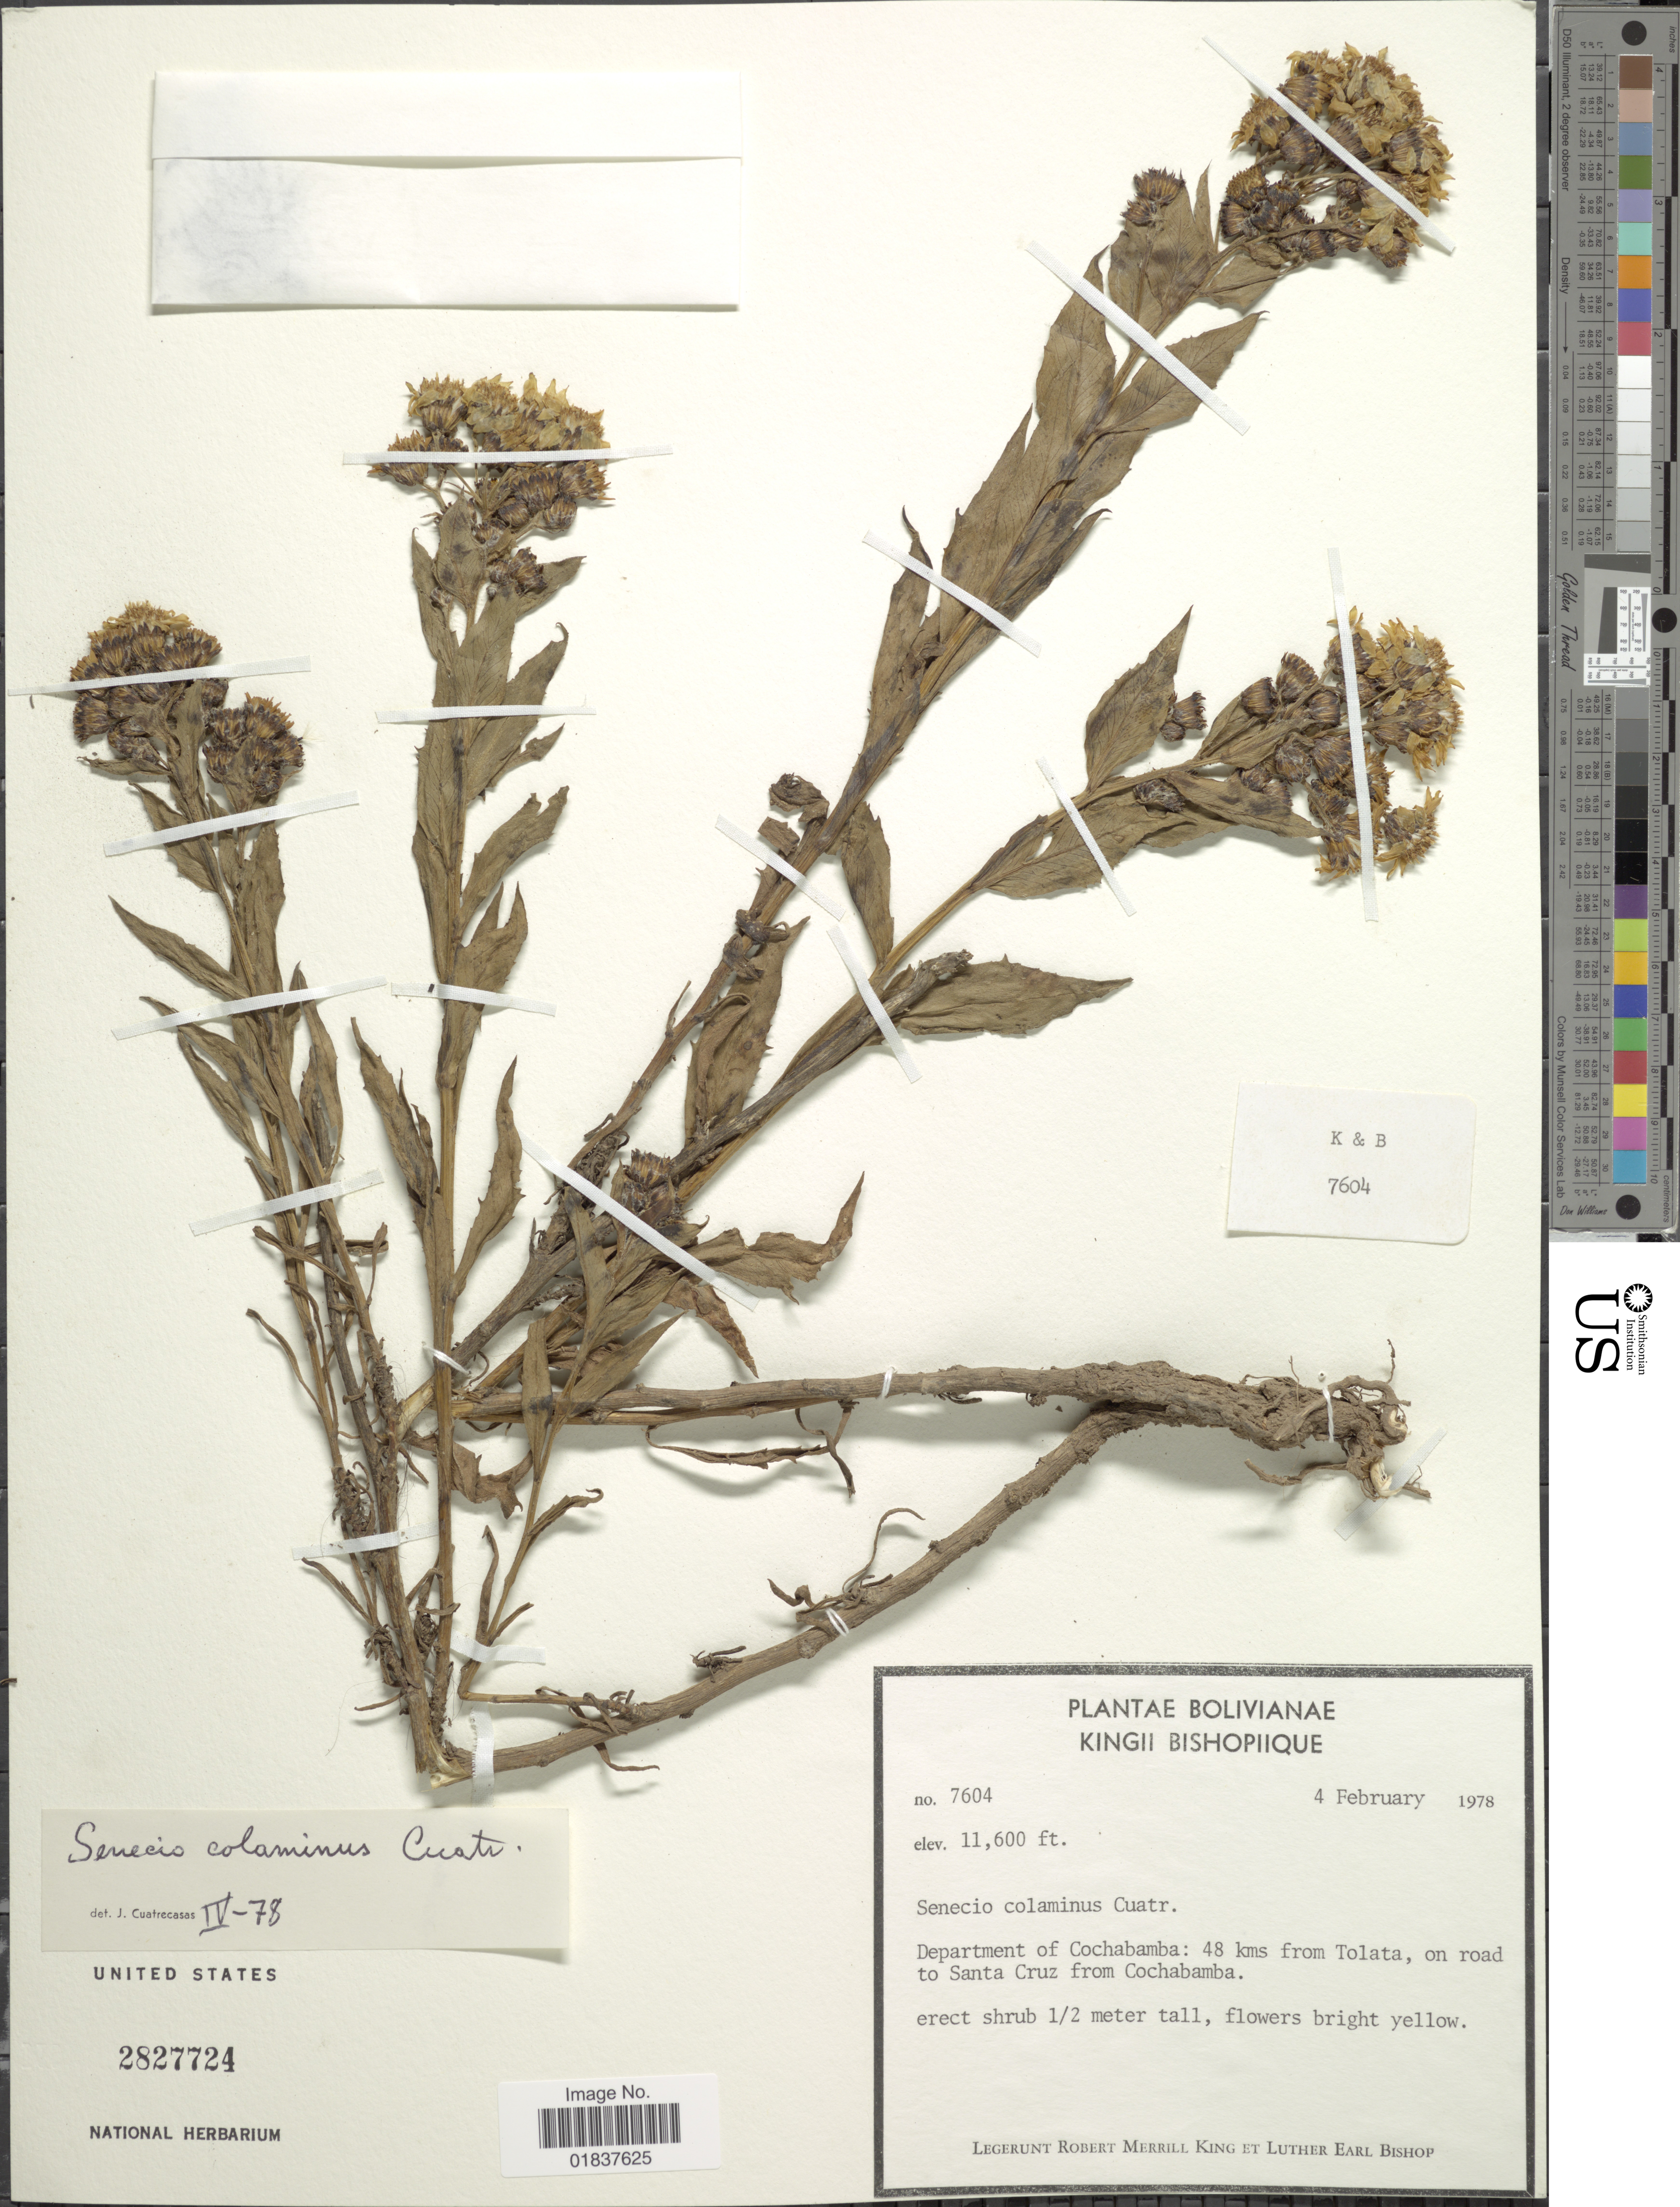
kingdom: Plantae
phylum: Tracheophyta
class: Magnoliopsida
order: Asterales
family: Asteraceae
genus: Senecio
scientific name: Senecio colaminus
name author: Cuatrec.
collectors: R. M. King & L. E. Bishop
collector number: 7604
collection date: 1978-02-04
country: Bolivia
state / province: Cochabamba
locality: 48 kms from Tolata, on road to Santa Cruz from Cochabamba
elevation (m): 3536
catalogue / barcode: US 2827724